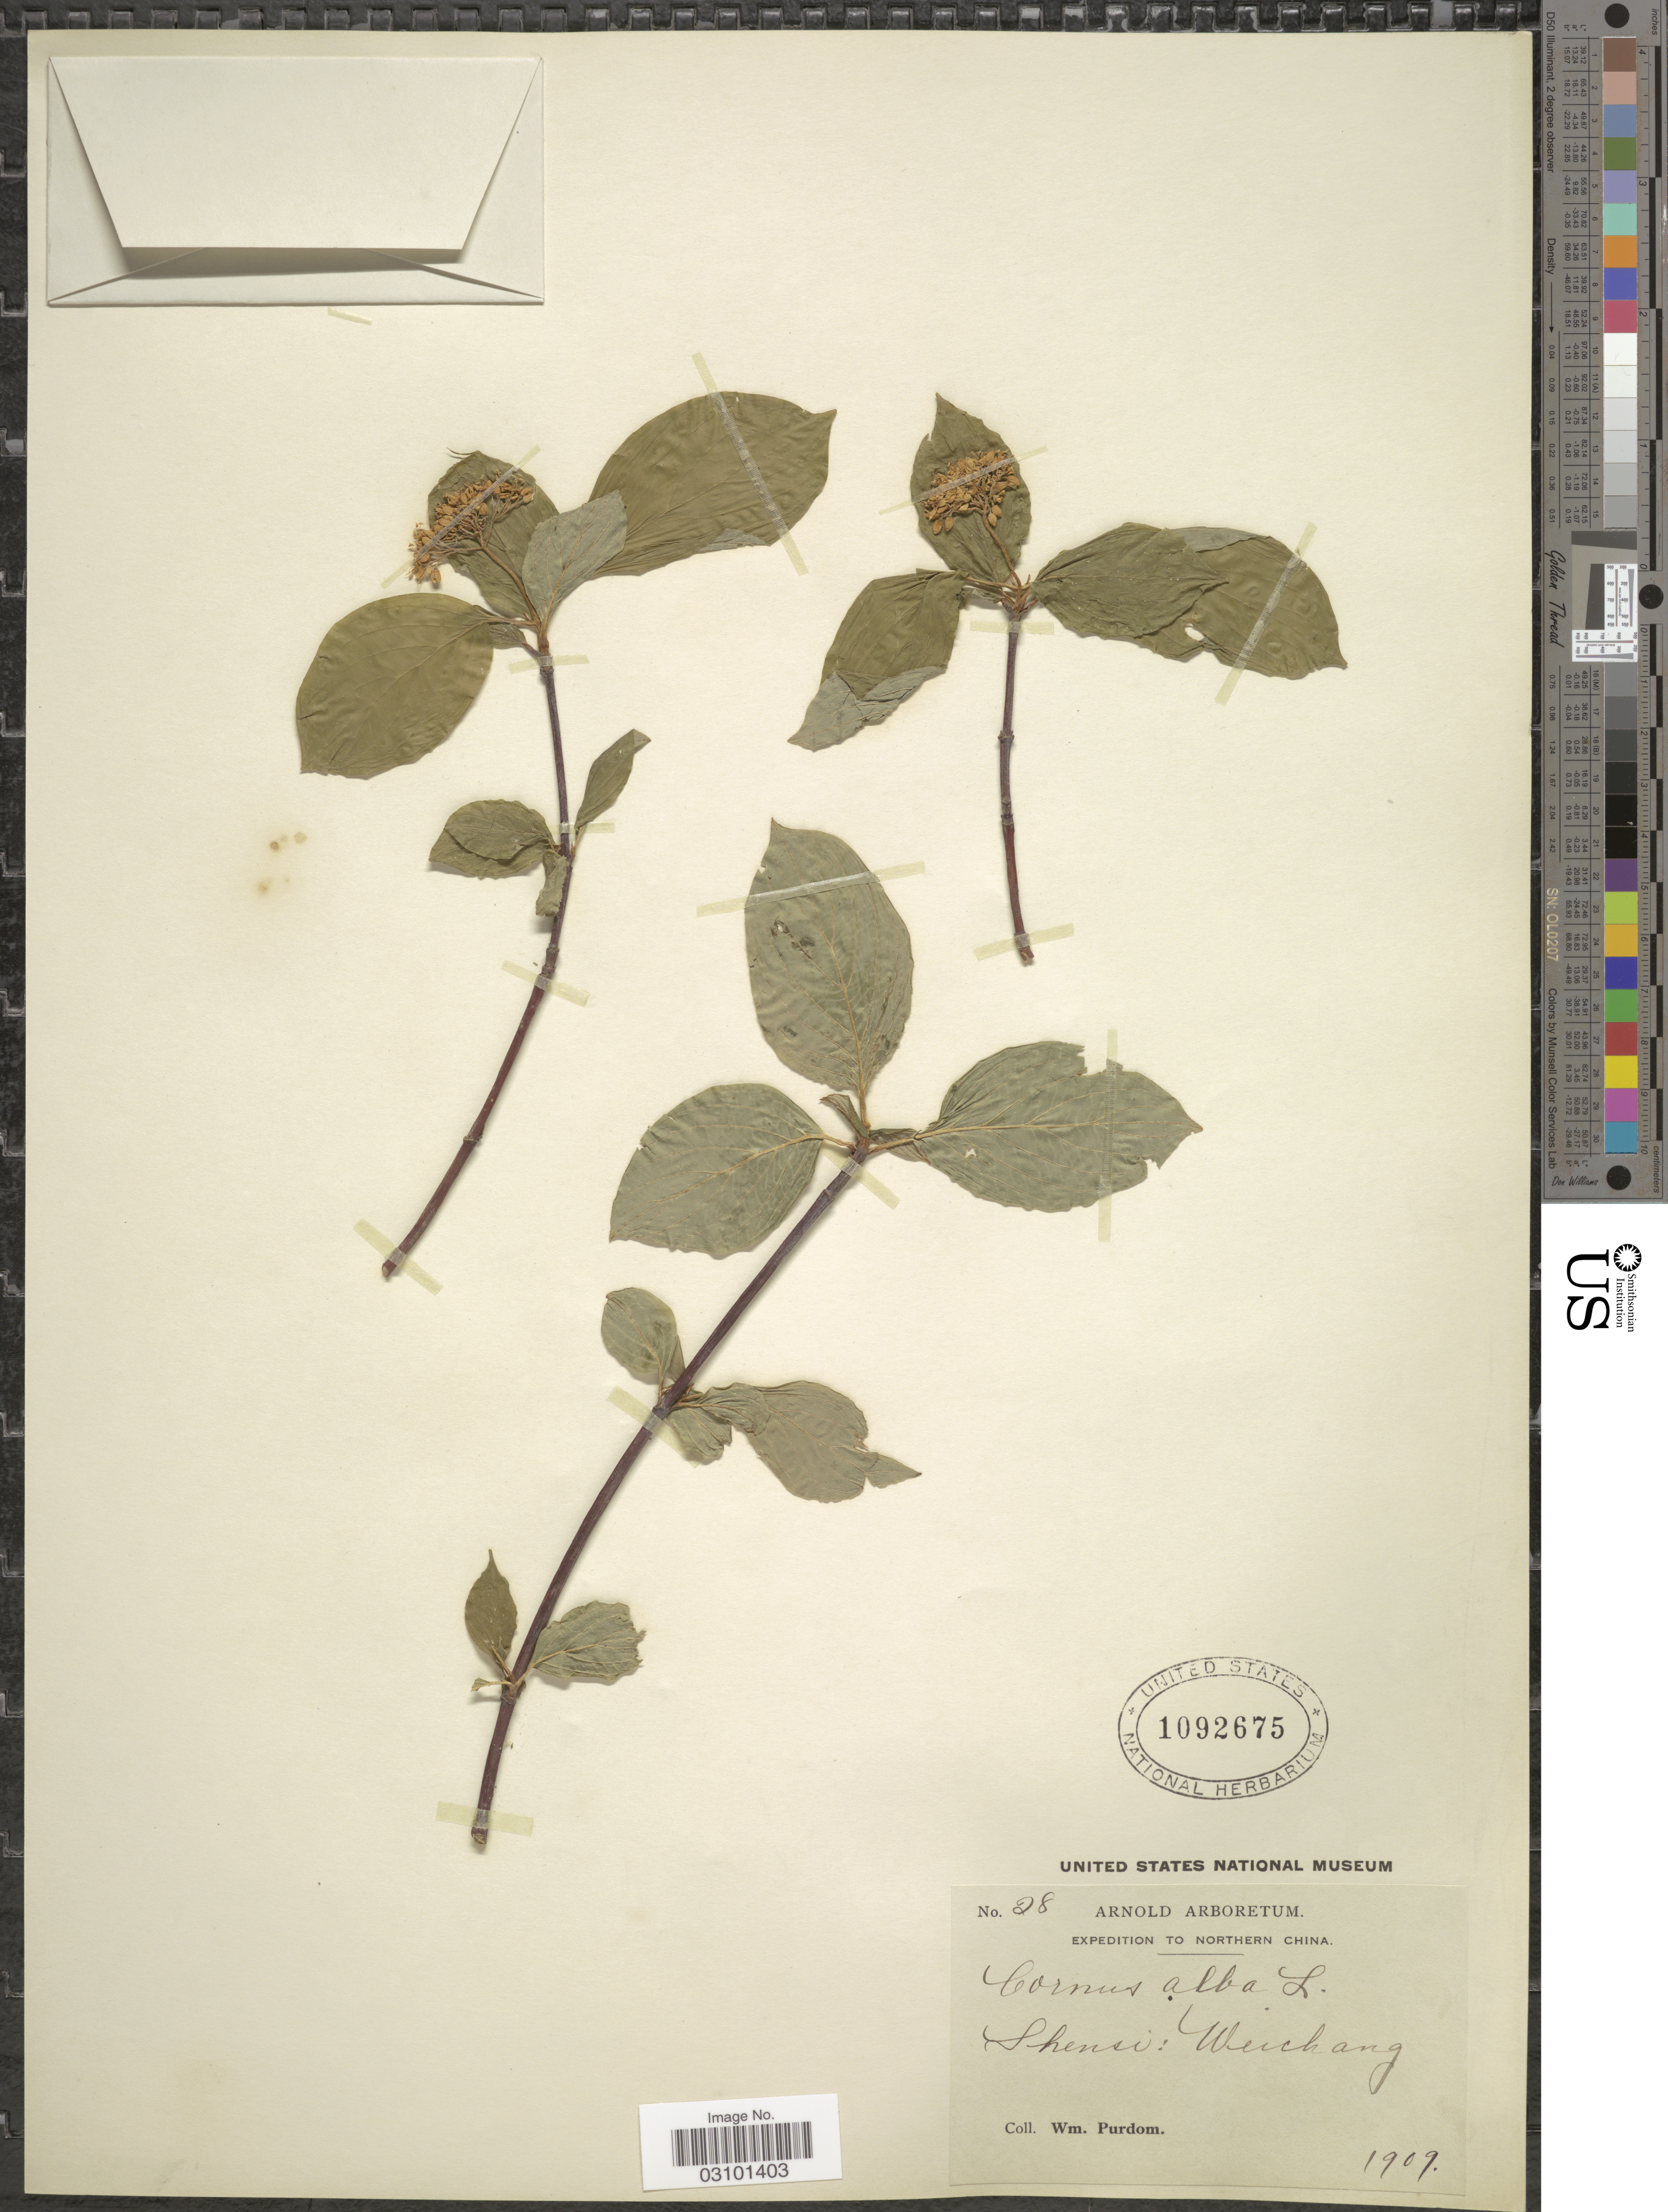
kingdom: Plantae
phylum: Tracheophyta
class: Magnoliopsida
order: Cornales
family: Cornaceae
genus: Cornus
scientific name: Cornus alba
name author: L.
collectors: W. Purdom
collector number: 28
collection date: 1909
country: China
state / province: Shaanxi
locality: Northern China. Shensi: Weichang.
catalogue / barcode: US 1092675